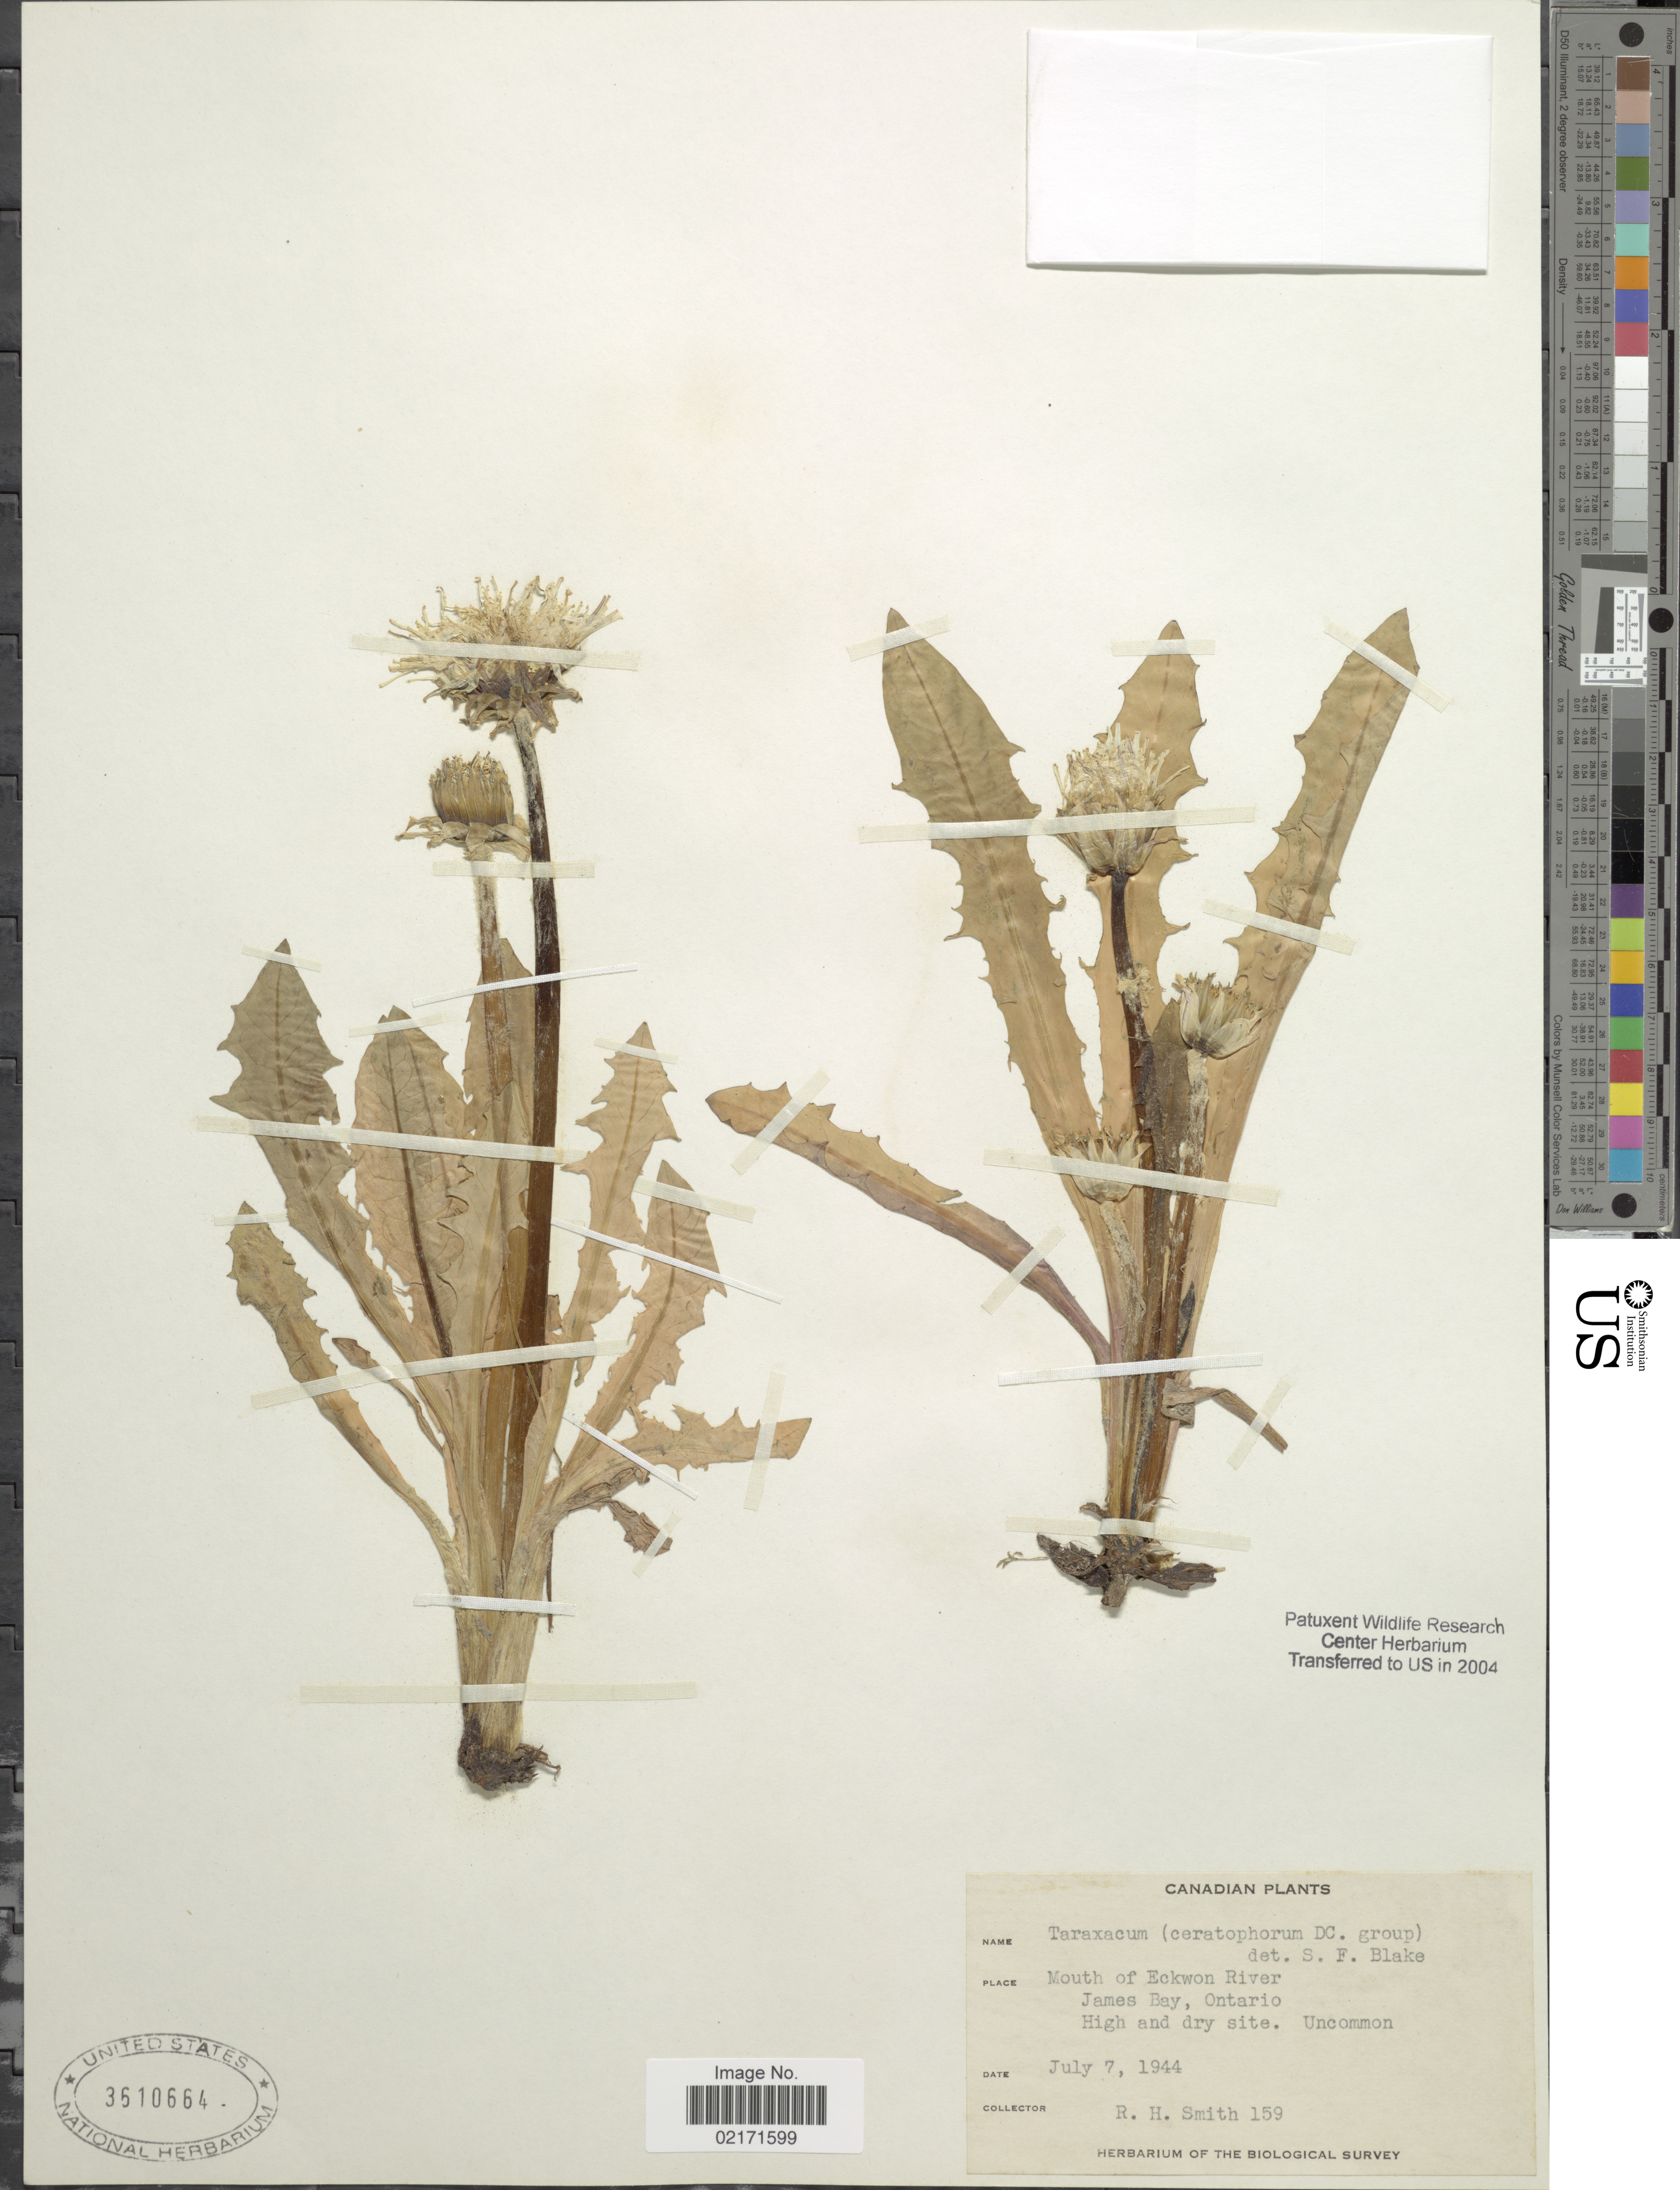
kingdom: Plantae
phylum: Tracheophyta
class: Magnoliopsida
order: Asterales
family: Asteraceae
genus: Taraxacum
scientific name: Taraxacum ceratophorum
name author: (Ledeb.) DC.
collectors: R. H. Smith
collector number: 159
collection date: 1944-07-07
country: Canada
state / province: Ontario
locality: Mouth of Eckwon River. James Bay, Ontario. High and dry site.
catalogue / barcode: US 3610664